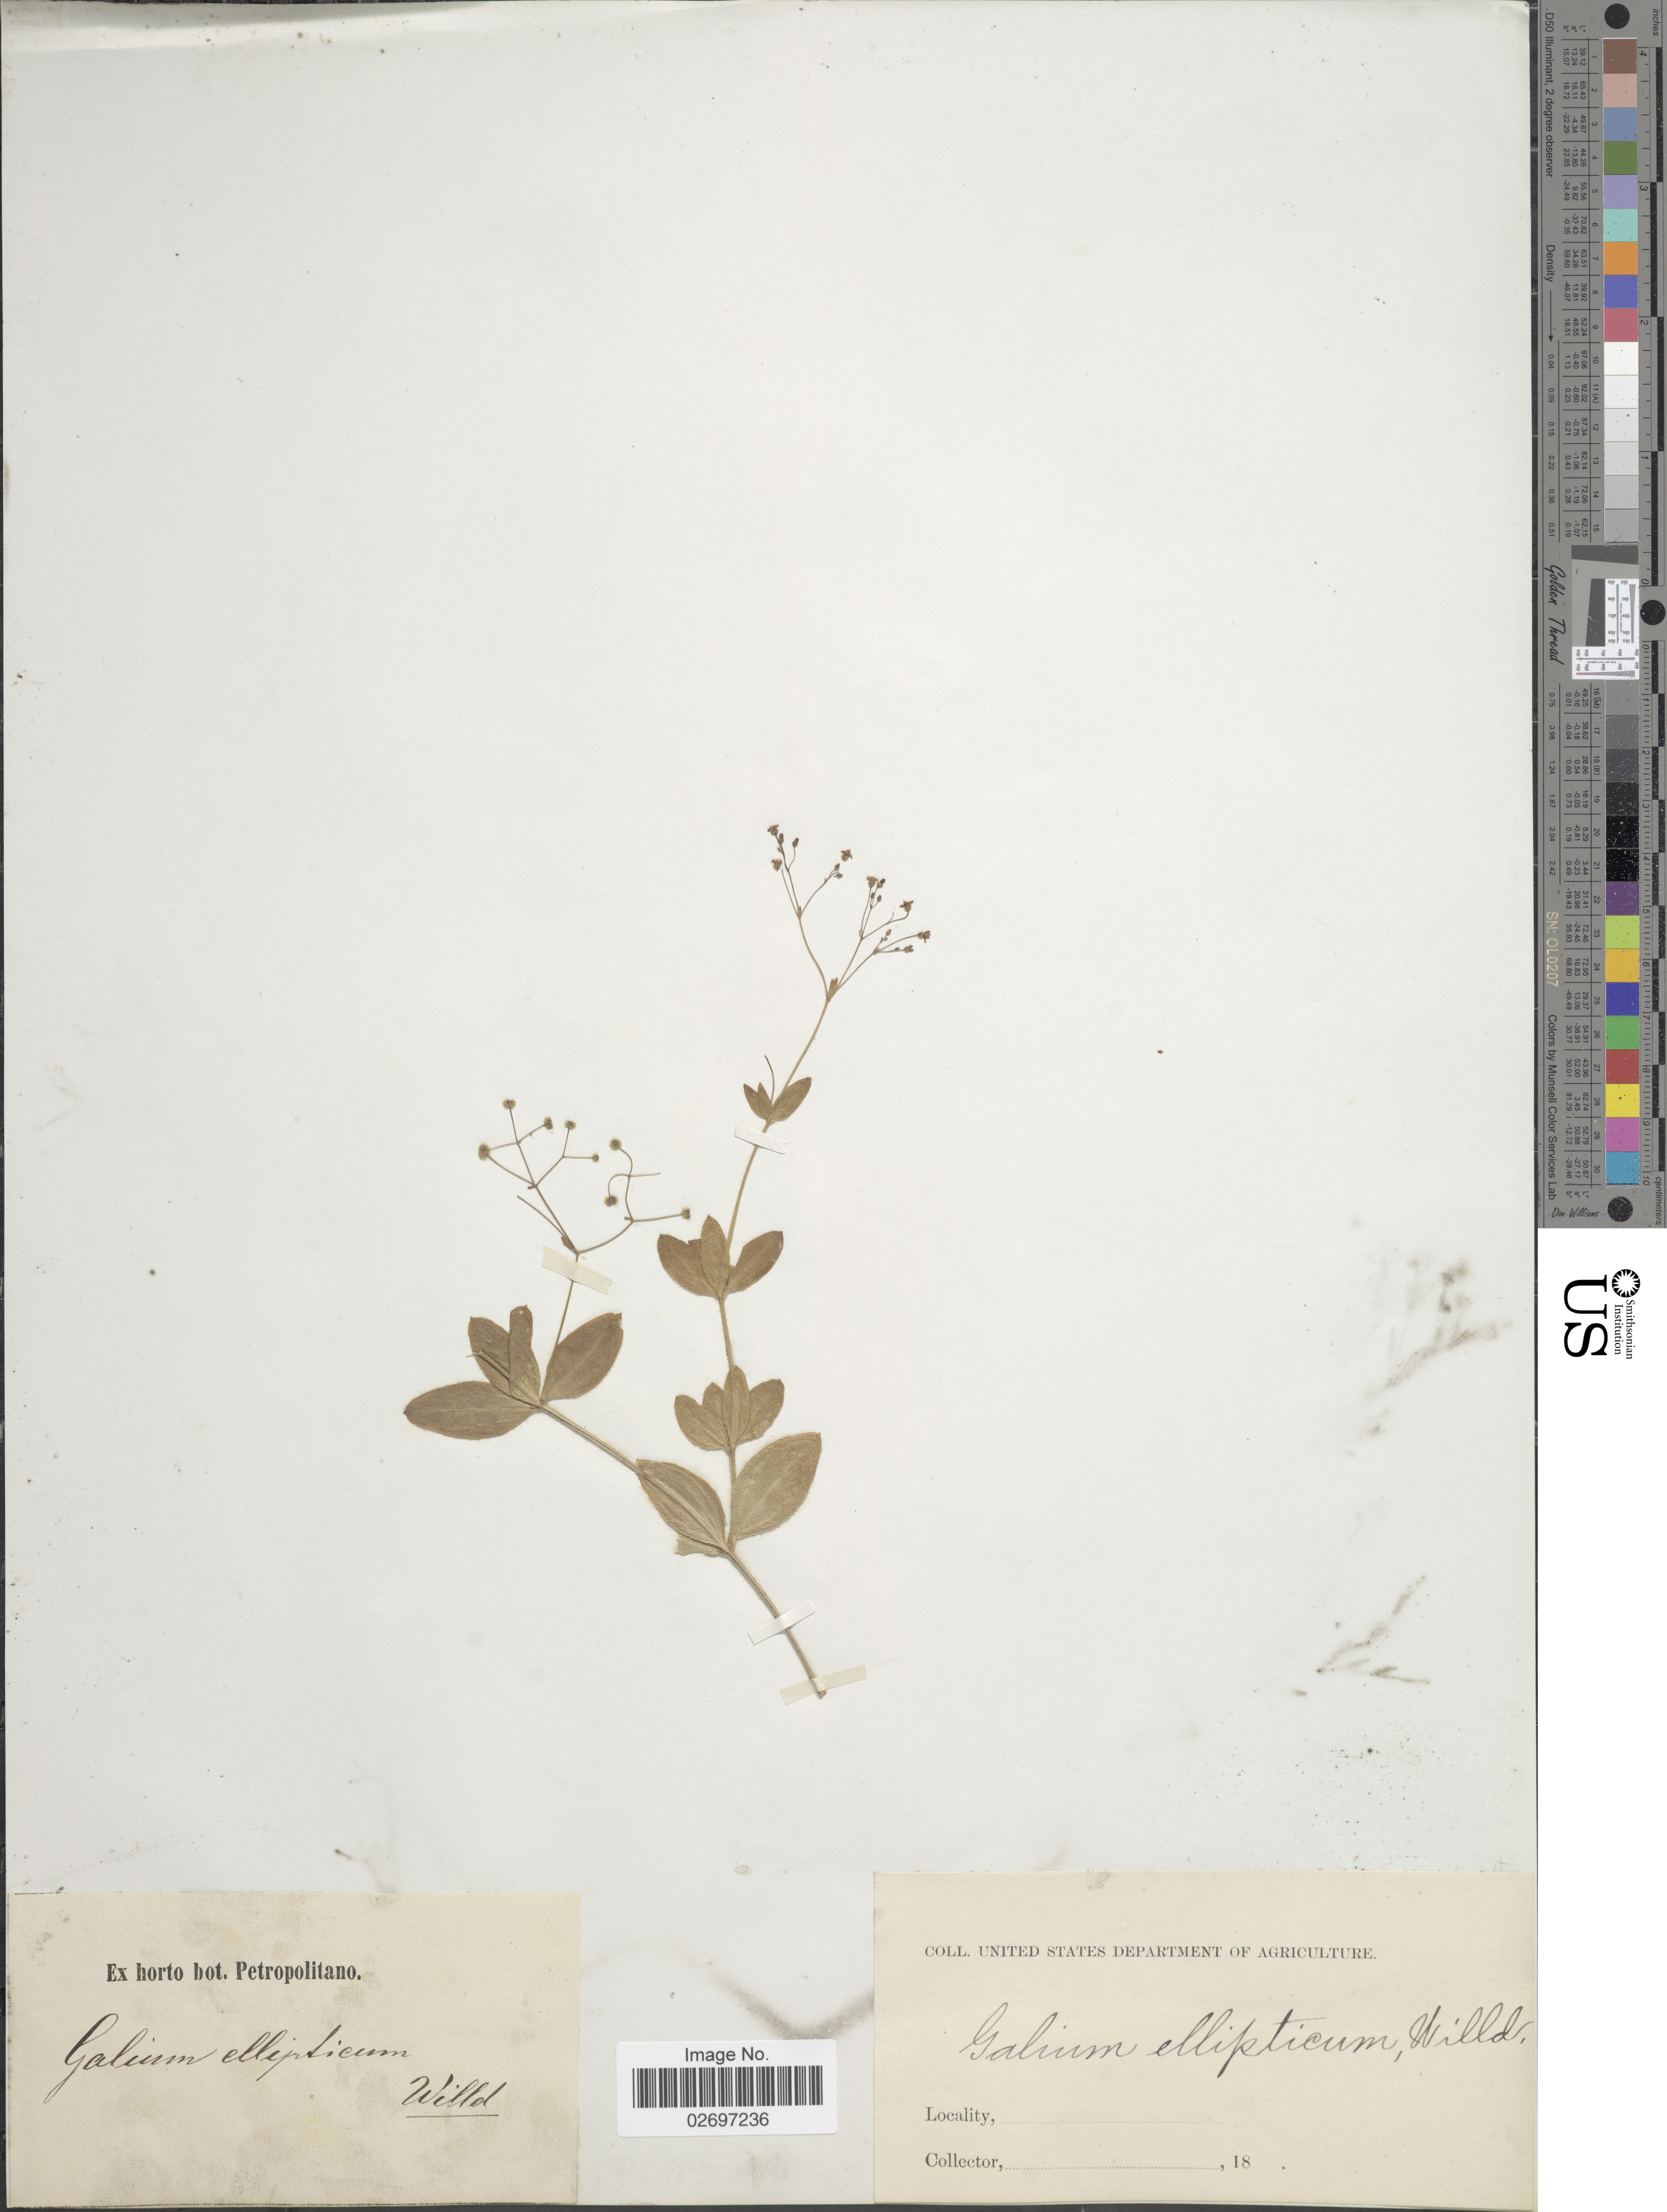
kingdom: Plantae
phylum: Tracheophyta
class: Magnoliopsida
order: Gentianales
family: Rubiaceae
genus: Galium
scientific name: Galium ellipticum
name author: Willd. ex Hornem.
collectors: ex Horto Bot. Petropolitano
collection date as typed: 18